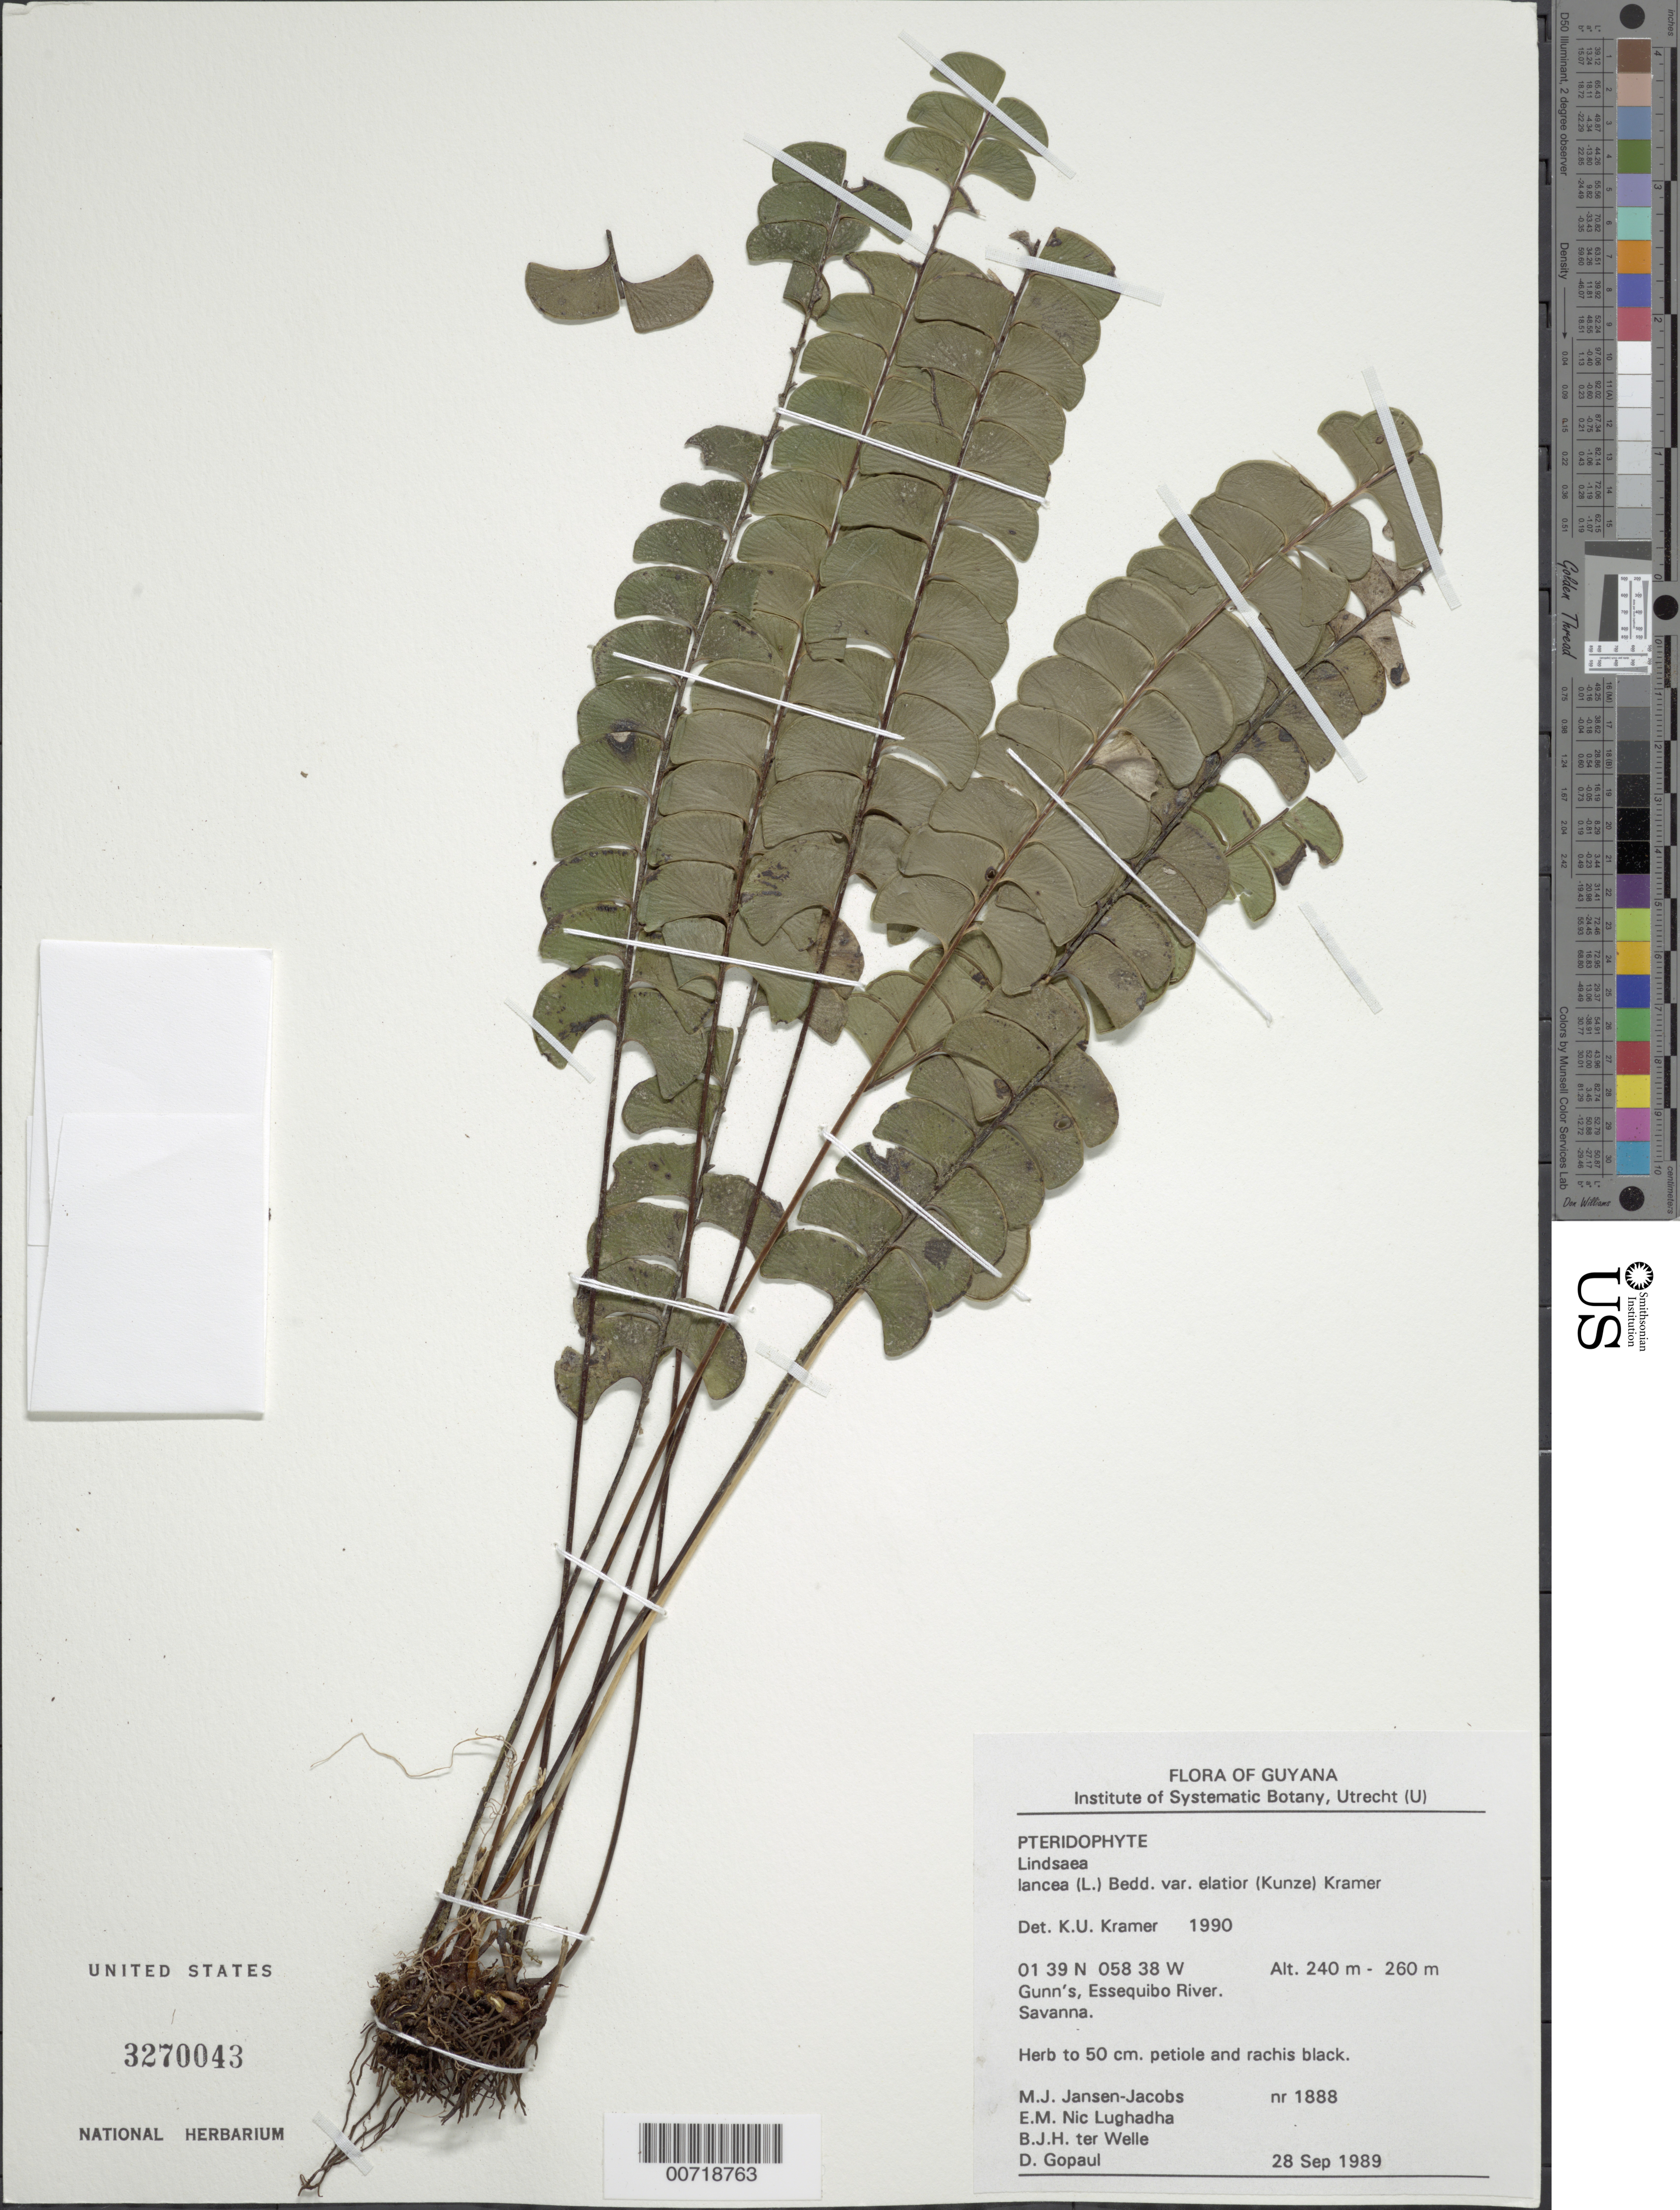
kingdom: Plantae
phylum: Tracheophyta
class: Polypodiopsida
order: Polypodiales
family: Lindsaeaceae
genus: Lindsaea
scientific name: Lindsaea lancea var. elatior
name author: (Kunze) K.U. Kramer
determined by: Kramer, K. U.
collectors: M. J. Jansen-Jacobs, E. Nic Lughadha, B. Welle & D. Gopaul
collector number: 1888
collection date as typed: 28-Sep-89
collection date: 1989-09-28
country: Guyana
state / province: U. Takutu-U. Essequibo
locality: Gunn's, Essequibo River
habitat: Savanna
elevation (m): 240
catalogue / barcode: US 3270043